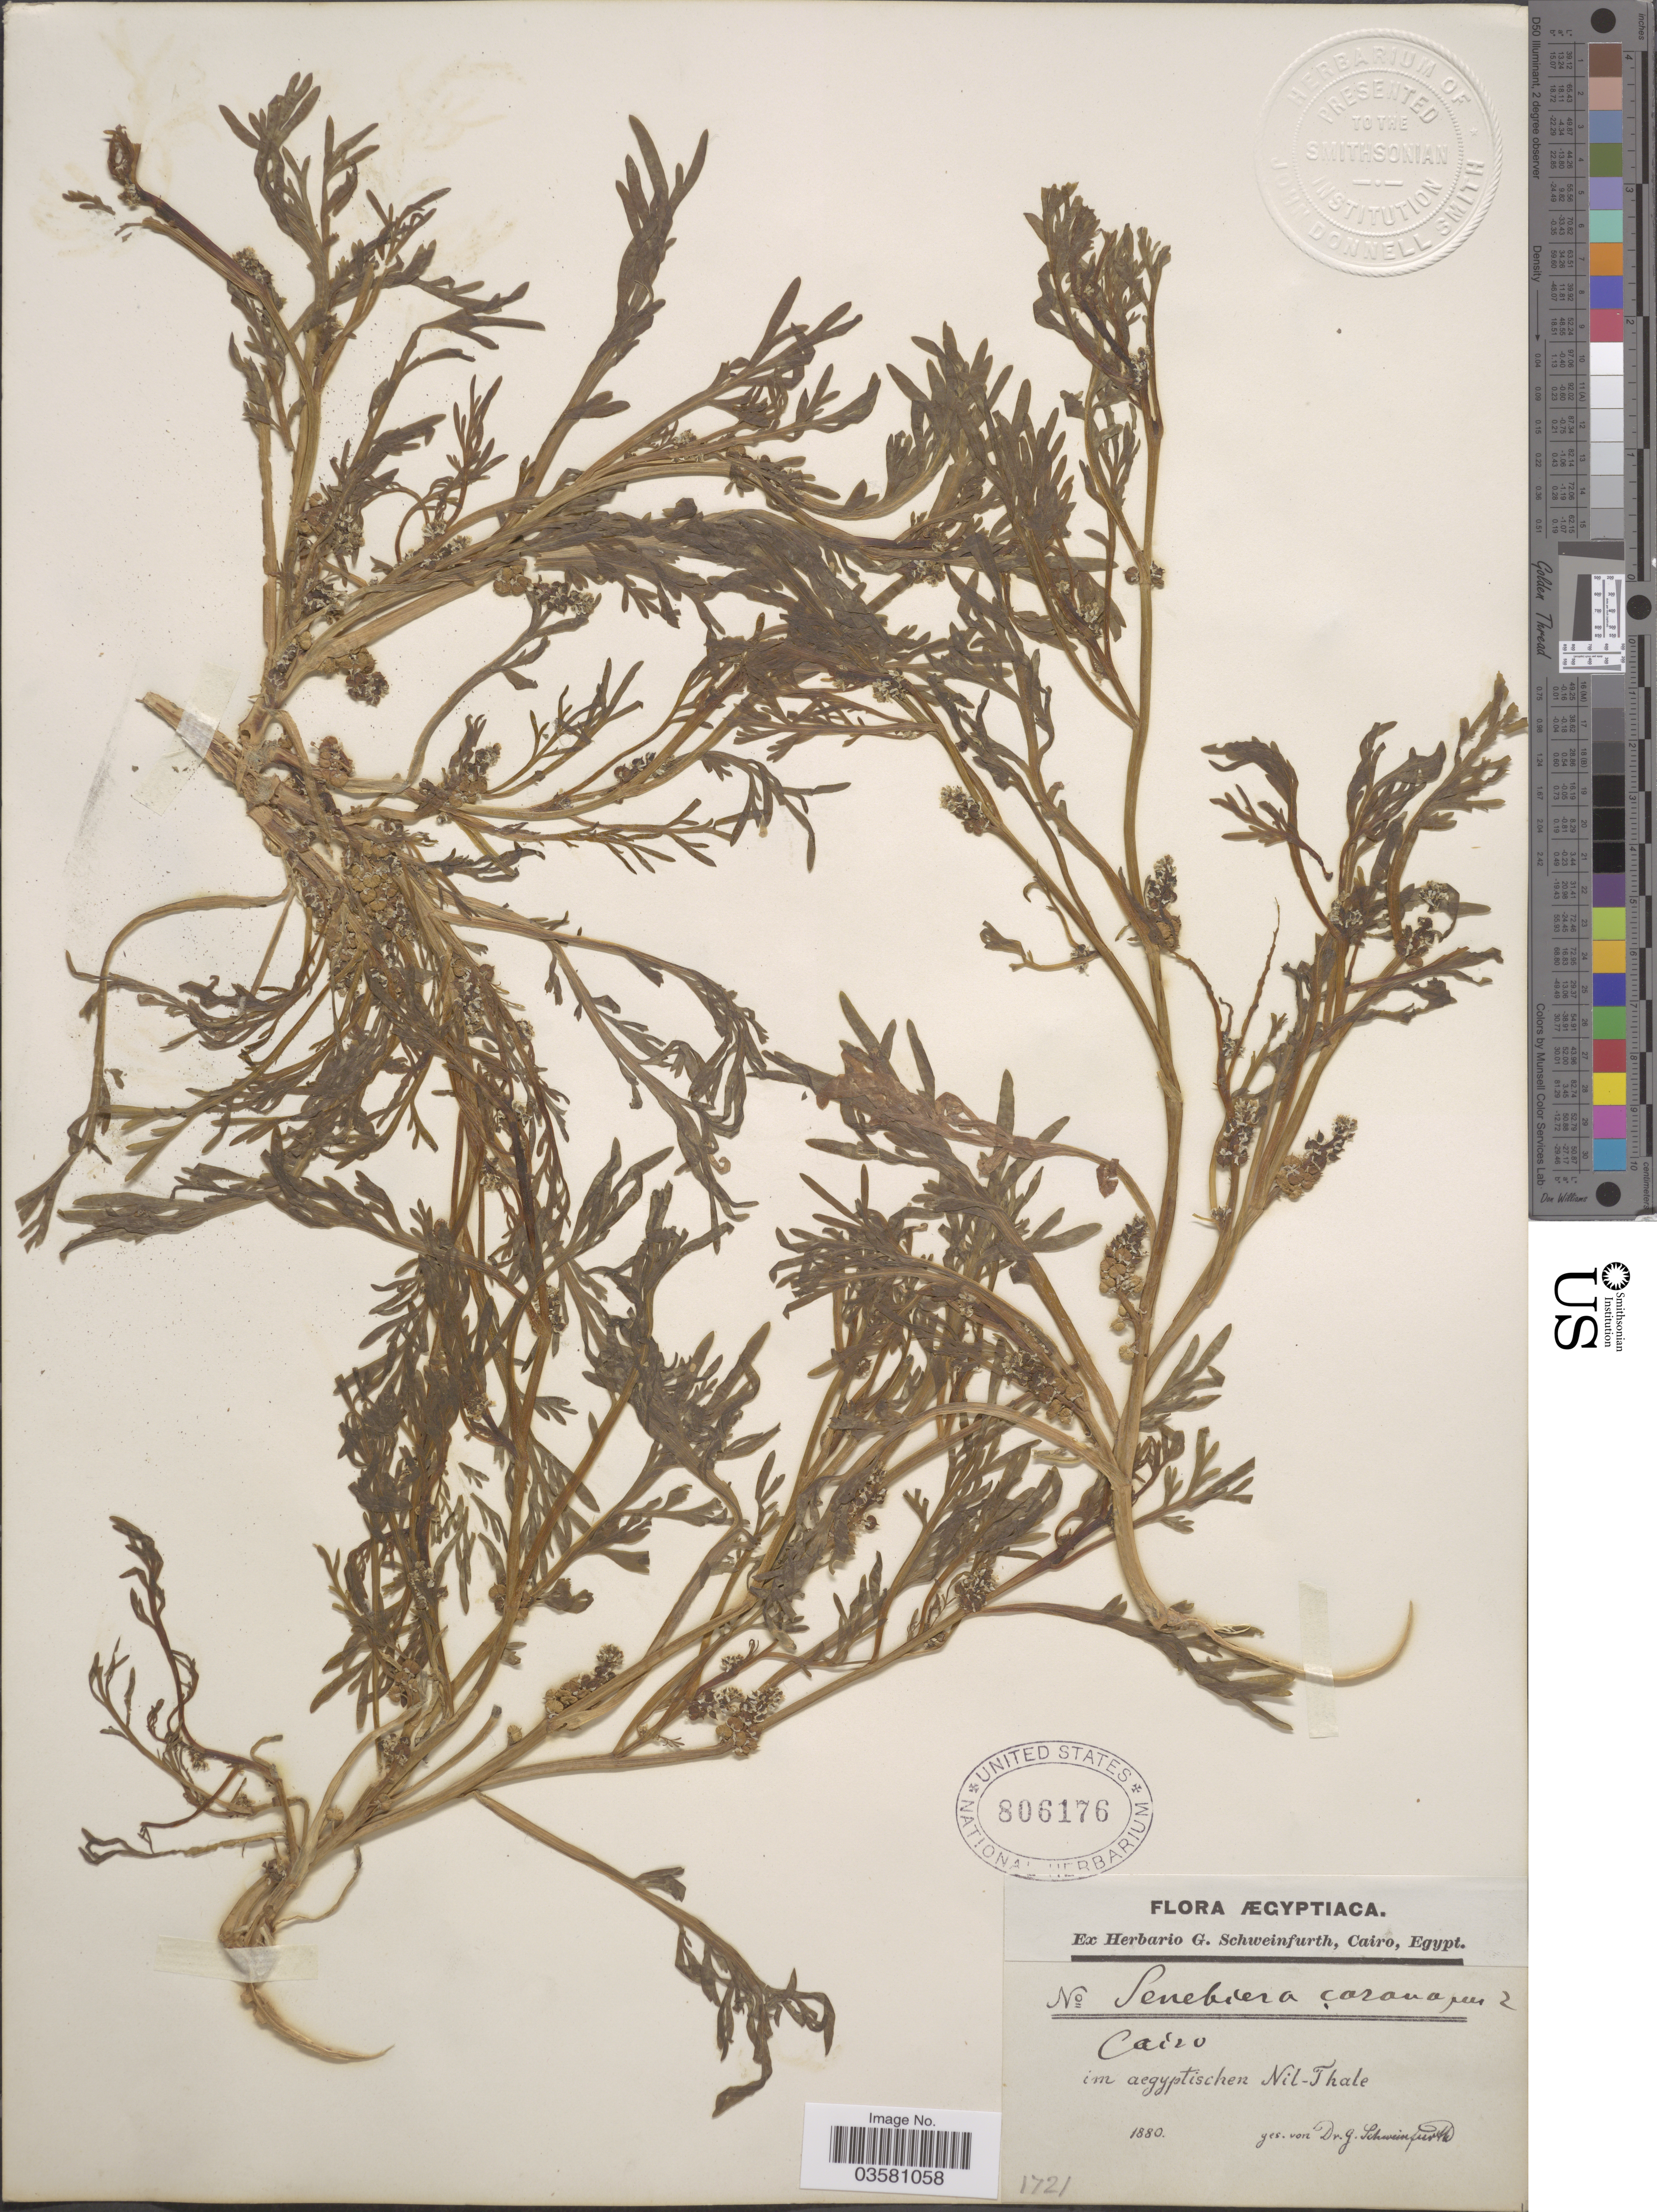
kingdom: Plantae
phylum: Tracheophyta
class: Magnoliopsida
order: Brassicales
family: Brassicaceae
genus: Lepidium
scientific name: Lepidium coronopus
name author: (L.) Al-Shehbaz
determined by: Strong, M. T., (US), Smithsonian Institution - National Museum of Natural History (UNITED STATES)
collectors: G. A. Schweinfurth (herbarium)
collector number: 1721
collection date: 1880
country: Egypt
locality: Cairo im aegyptischer Nil-Thale.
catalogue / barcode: US 806176